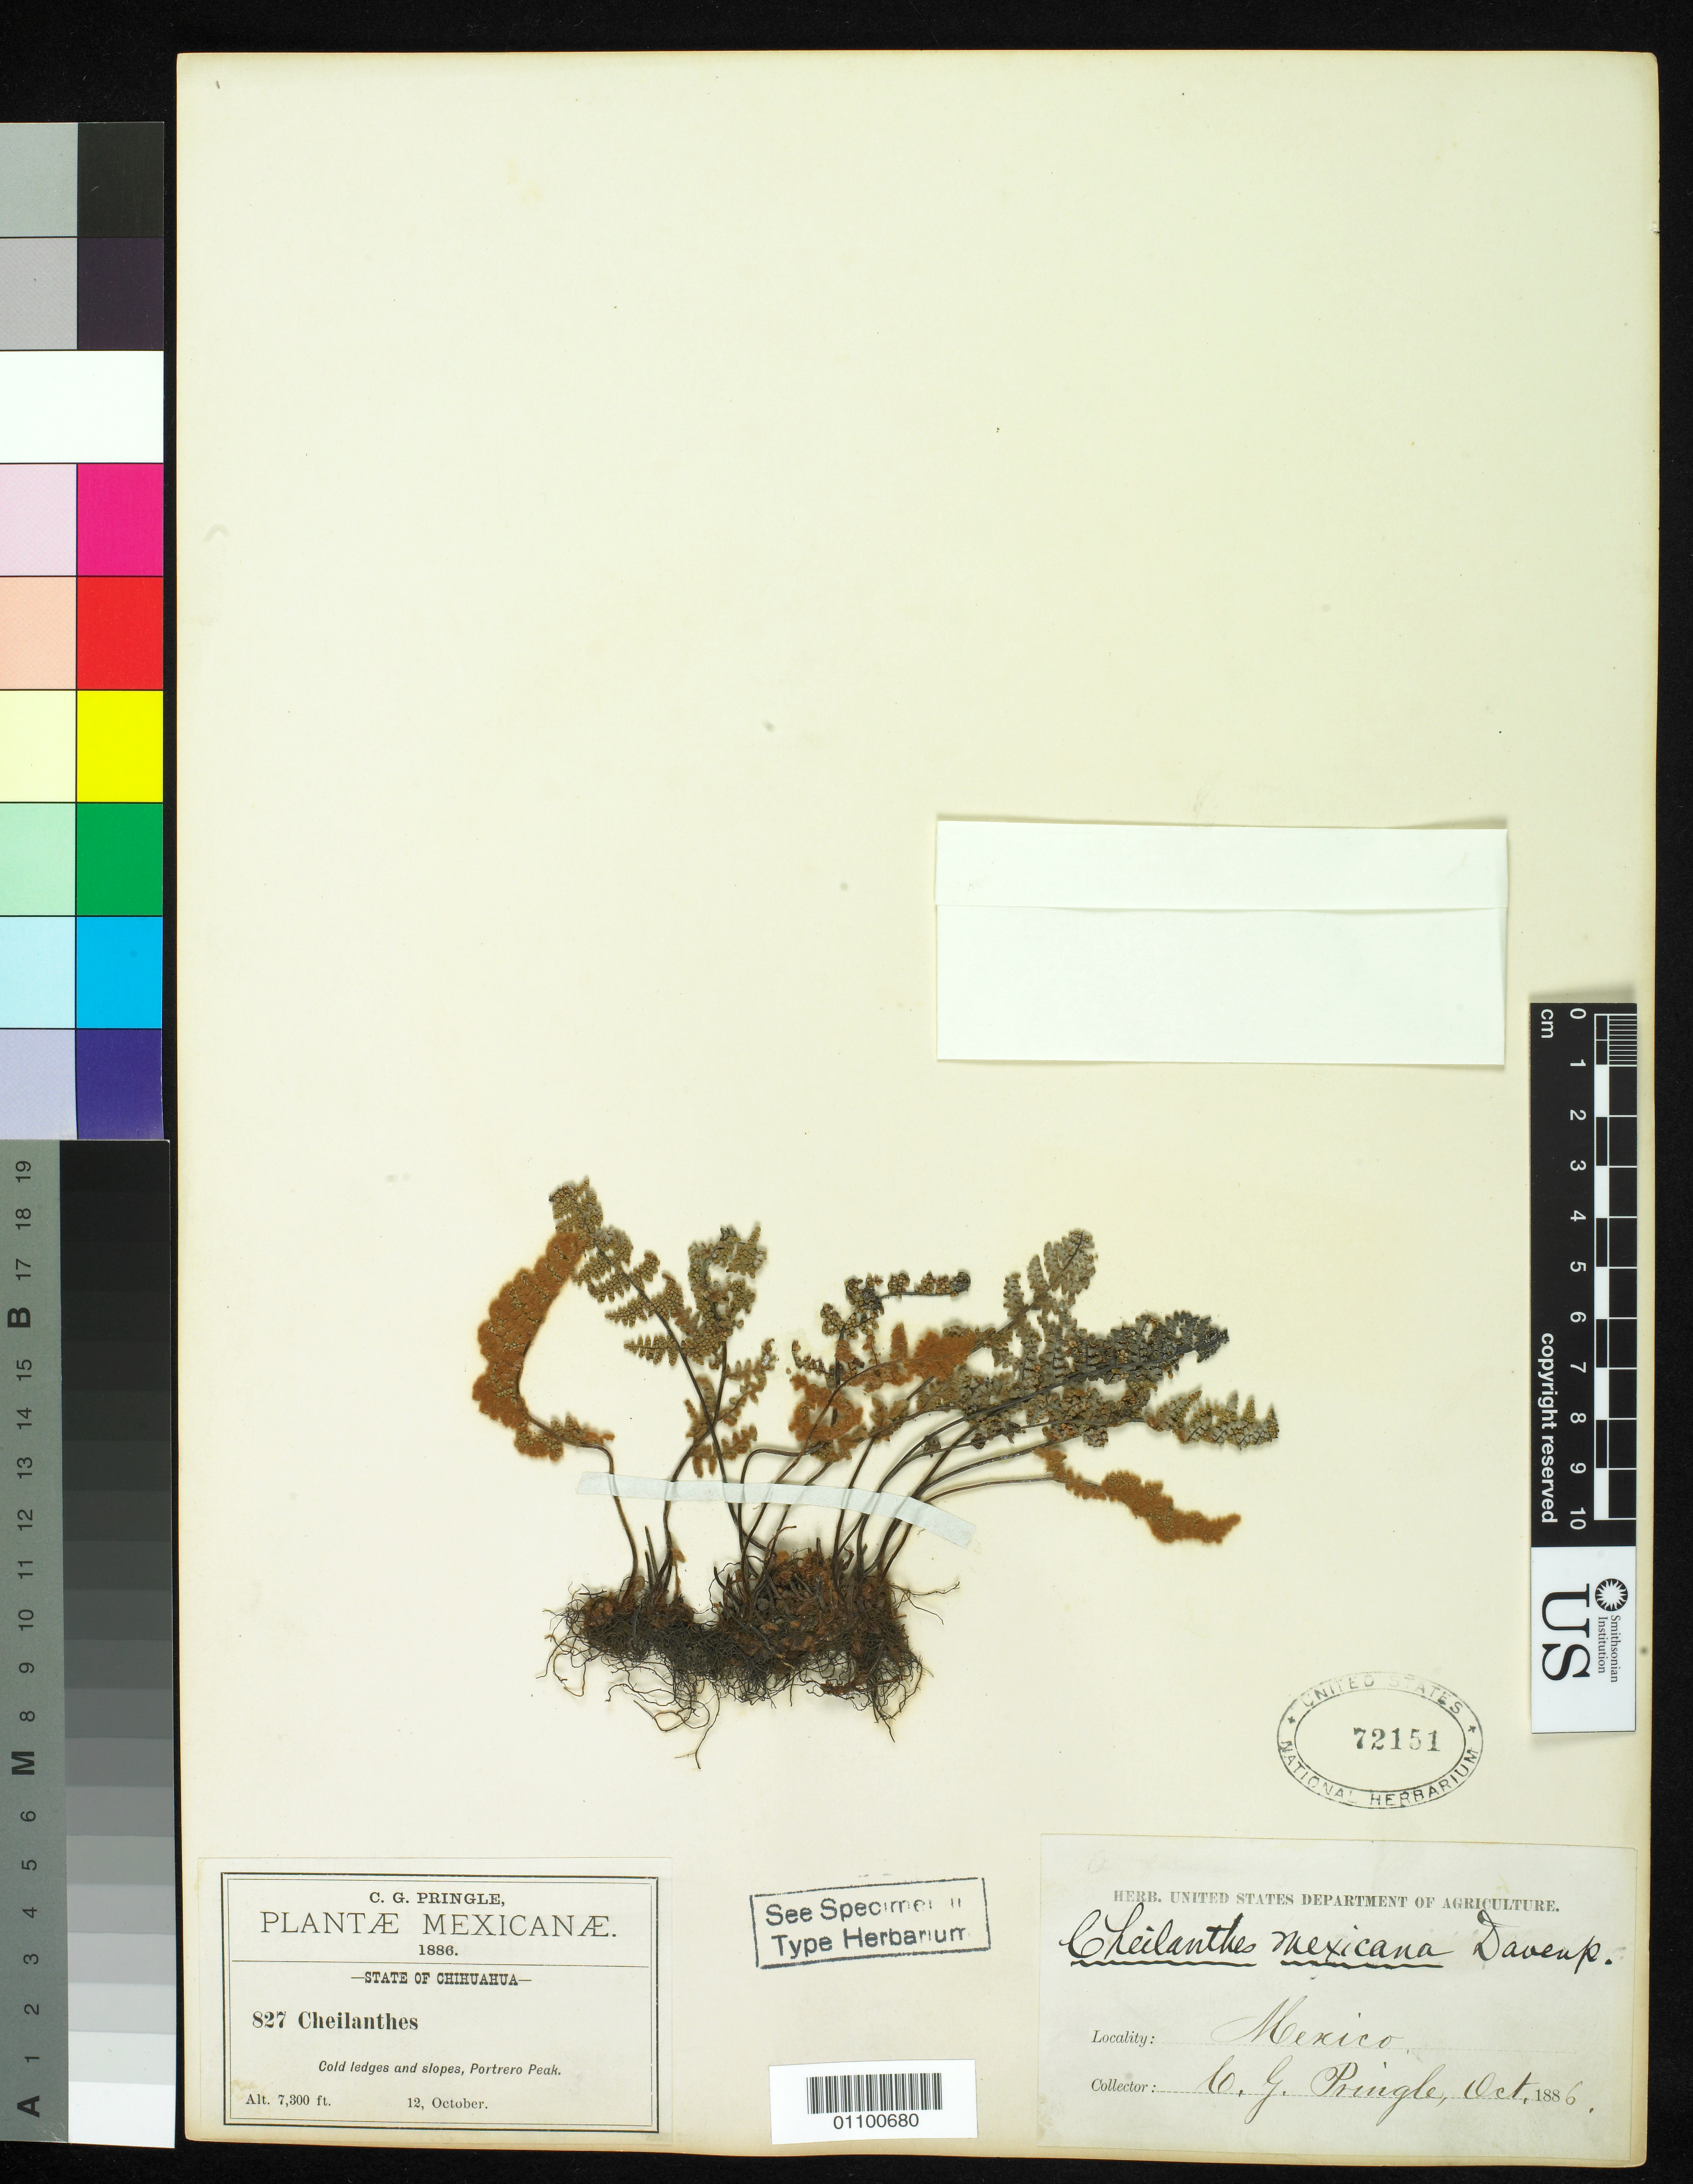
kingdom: Plantae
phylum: Tracheophyta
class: Polypodiopsida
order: Polypodiales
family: Pteridaceae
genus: Cheilanthes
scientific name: Cheilanthes mexicana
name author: Davenp.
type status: Isotype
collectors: C. G. Pringle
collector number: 827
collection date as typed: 12 Oct 1886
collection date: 1886-10-12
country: Mexico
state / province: Chihuahua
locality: Portrero peak.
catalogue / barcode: US 72151